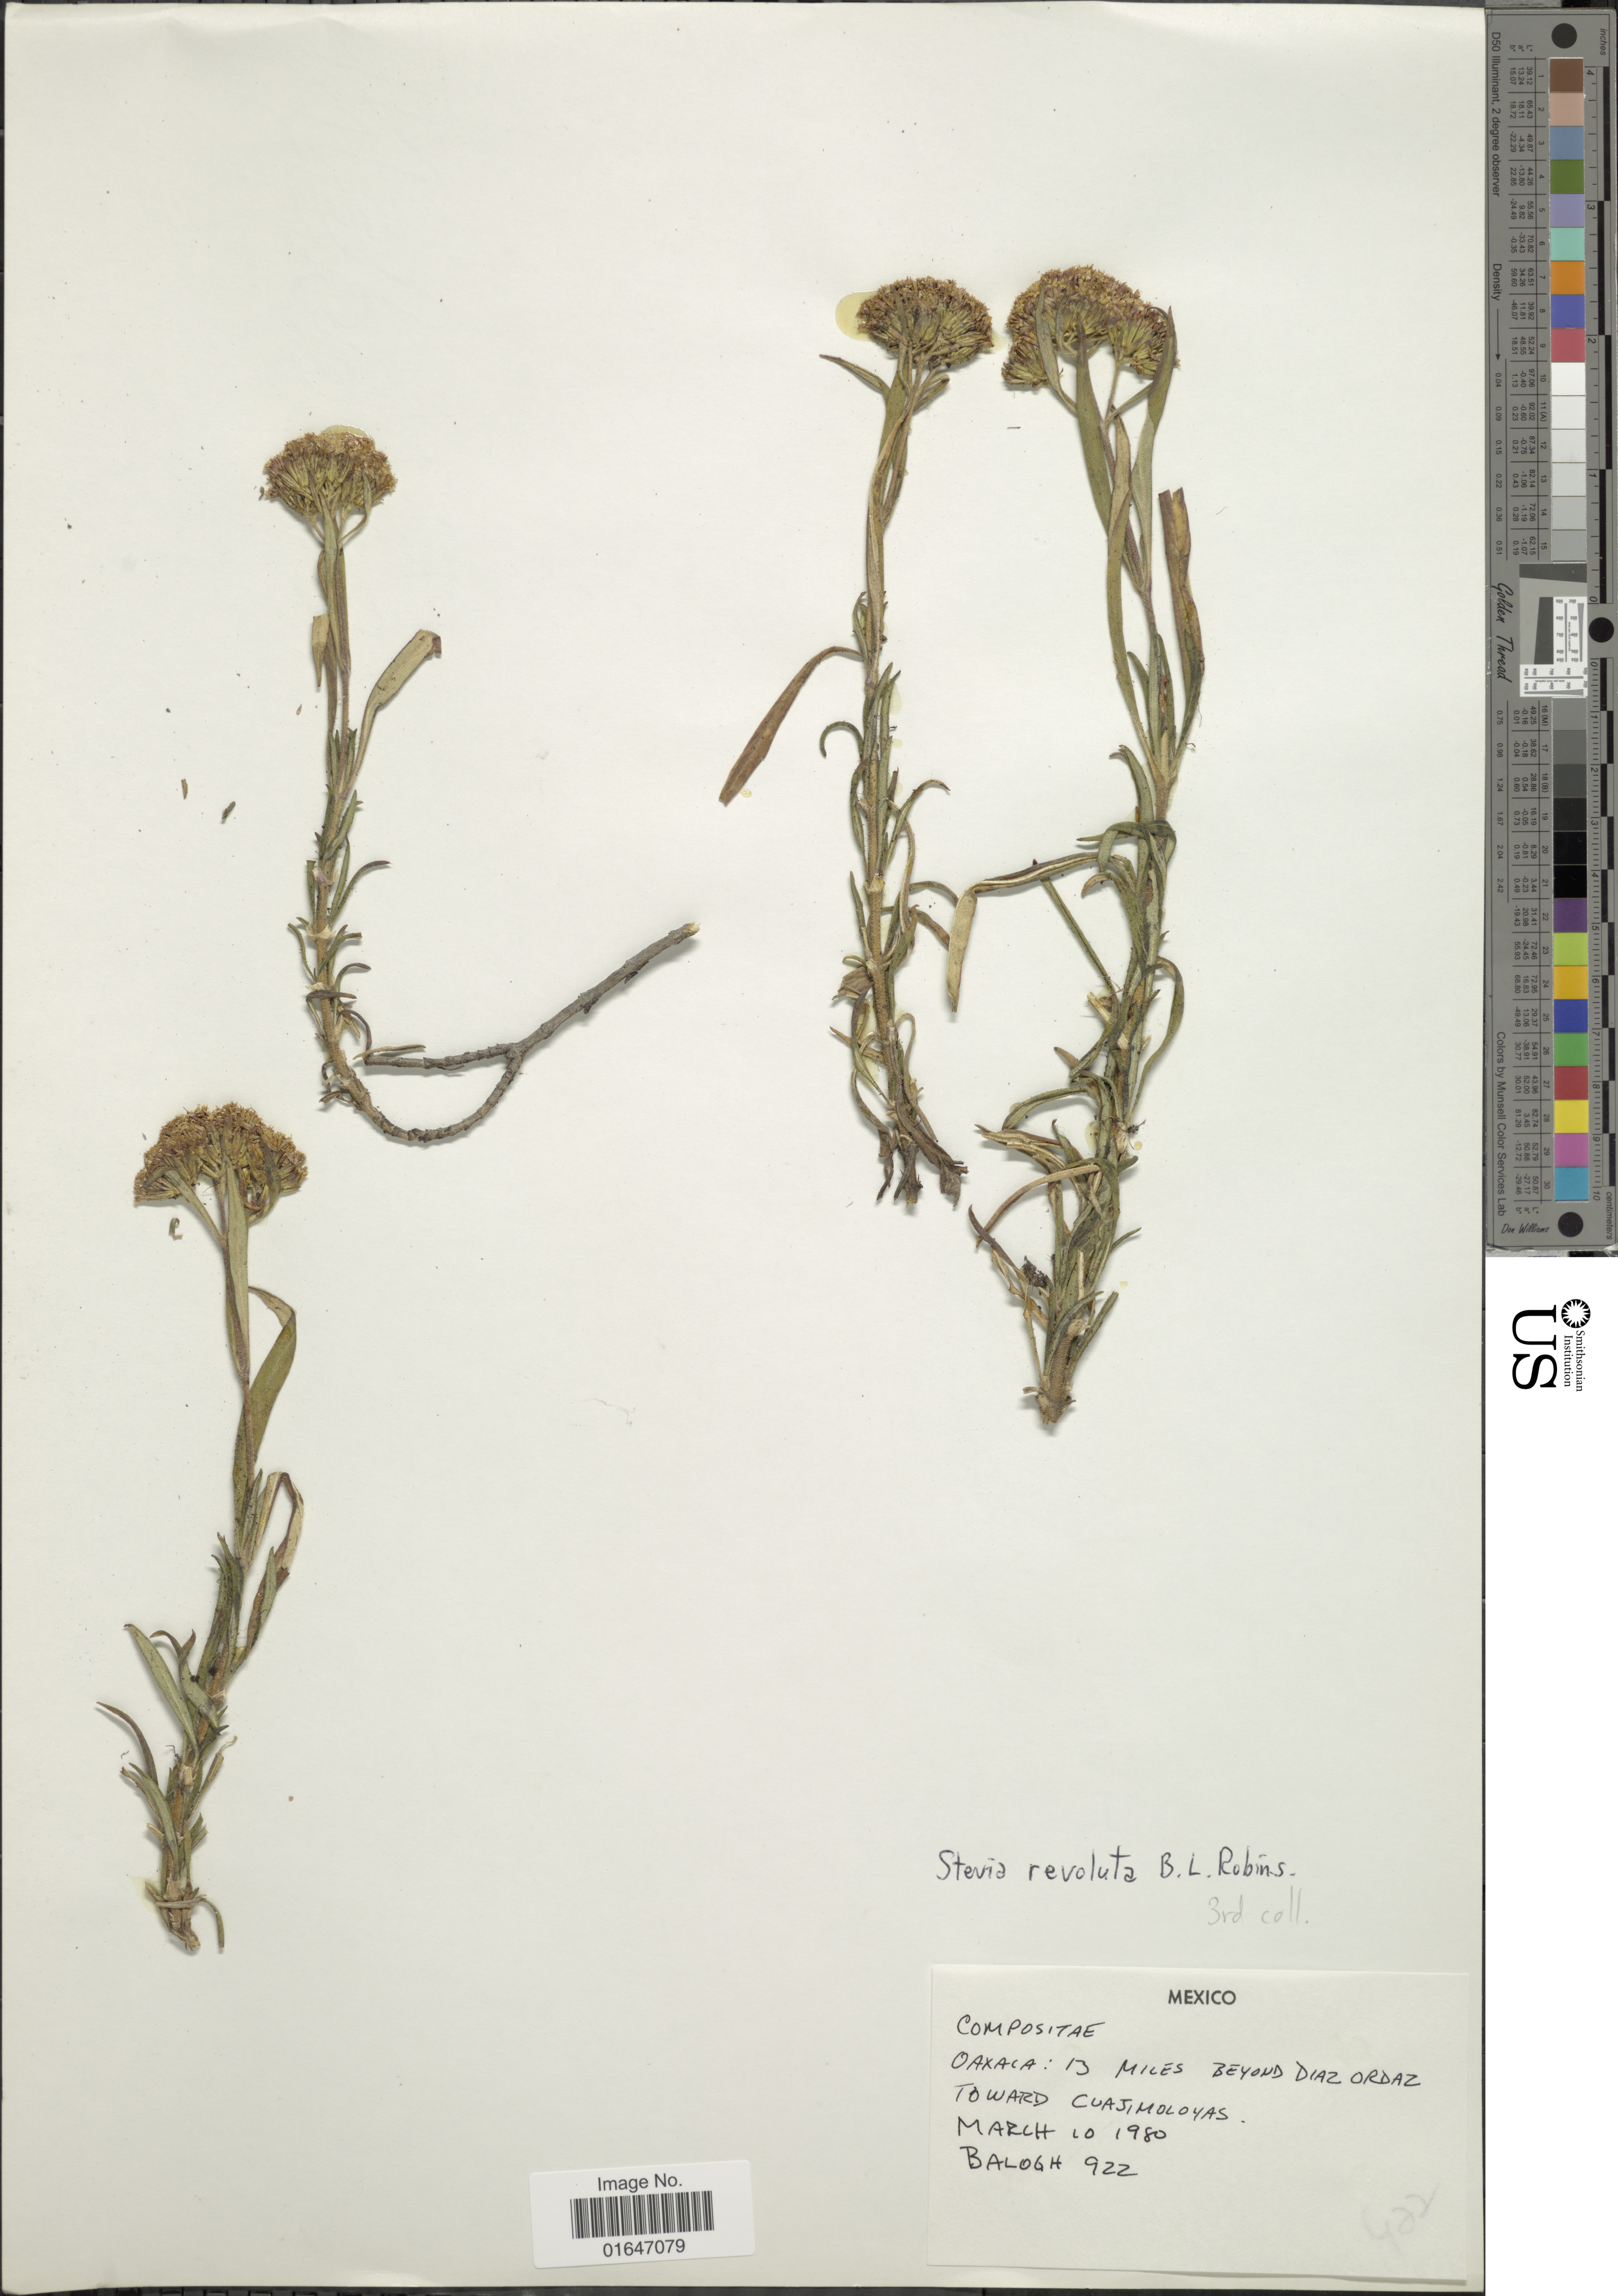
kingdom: Plantae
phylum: Tracheophyta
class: Magnoliopsida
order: Asterales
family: Asteraceae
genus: Stevia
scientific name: Stevia revoluta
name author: B.L. Rob.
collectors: -. Balogh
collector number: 922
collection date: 1980-03-10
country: Mexico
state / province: Oaxaca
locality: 13 miles beyond Diaz Ordaz toward Cuajimoloyas